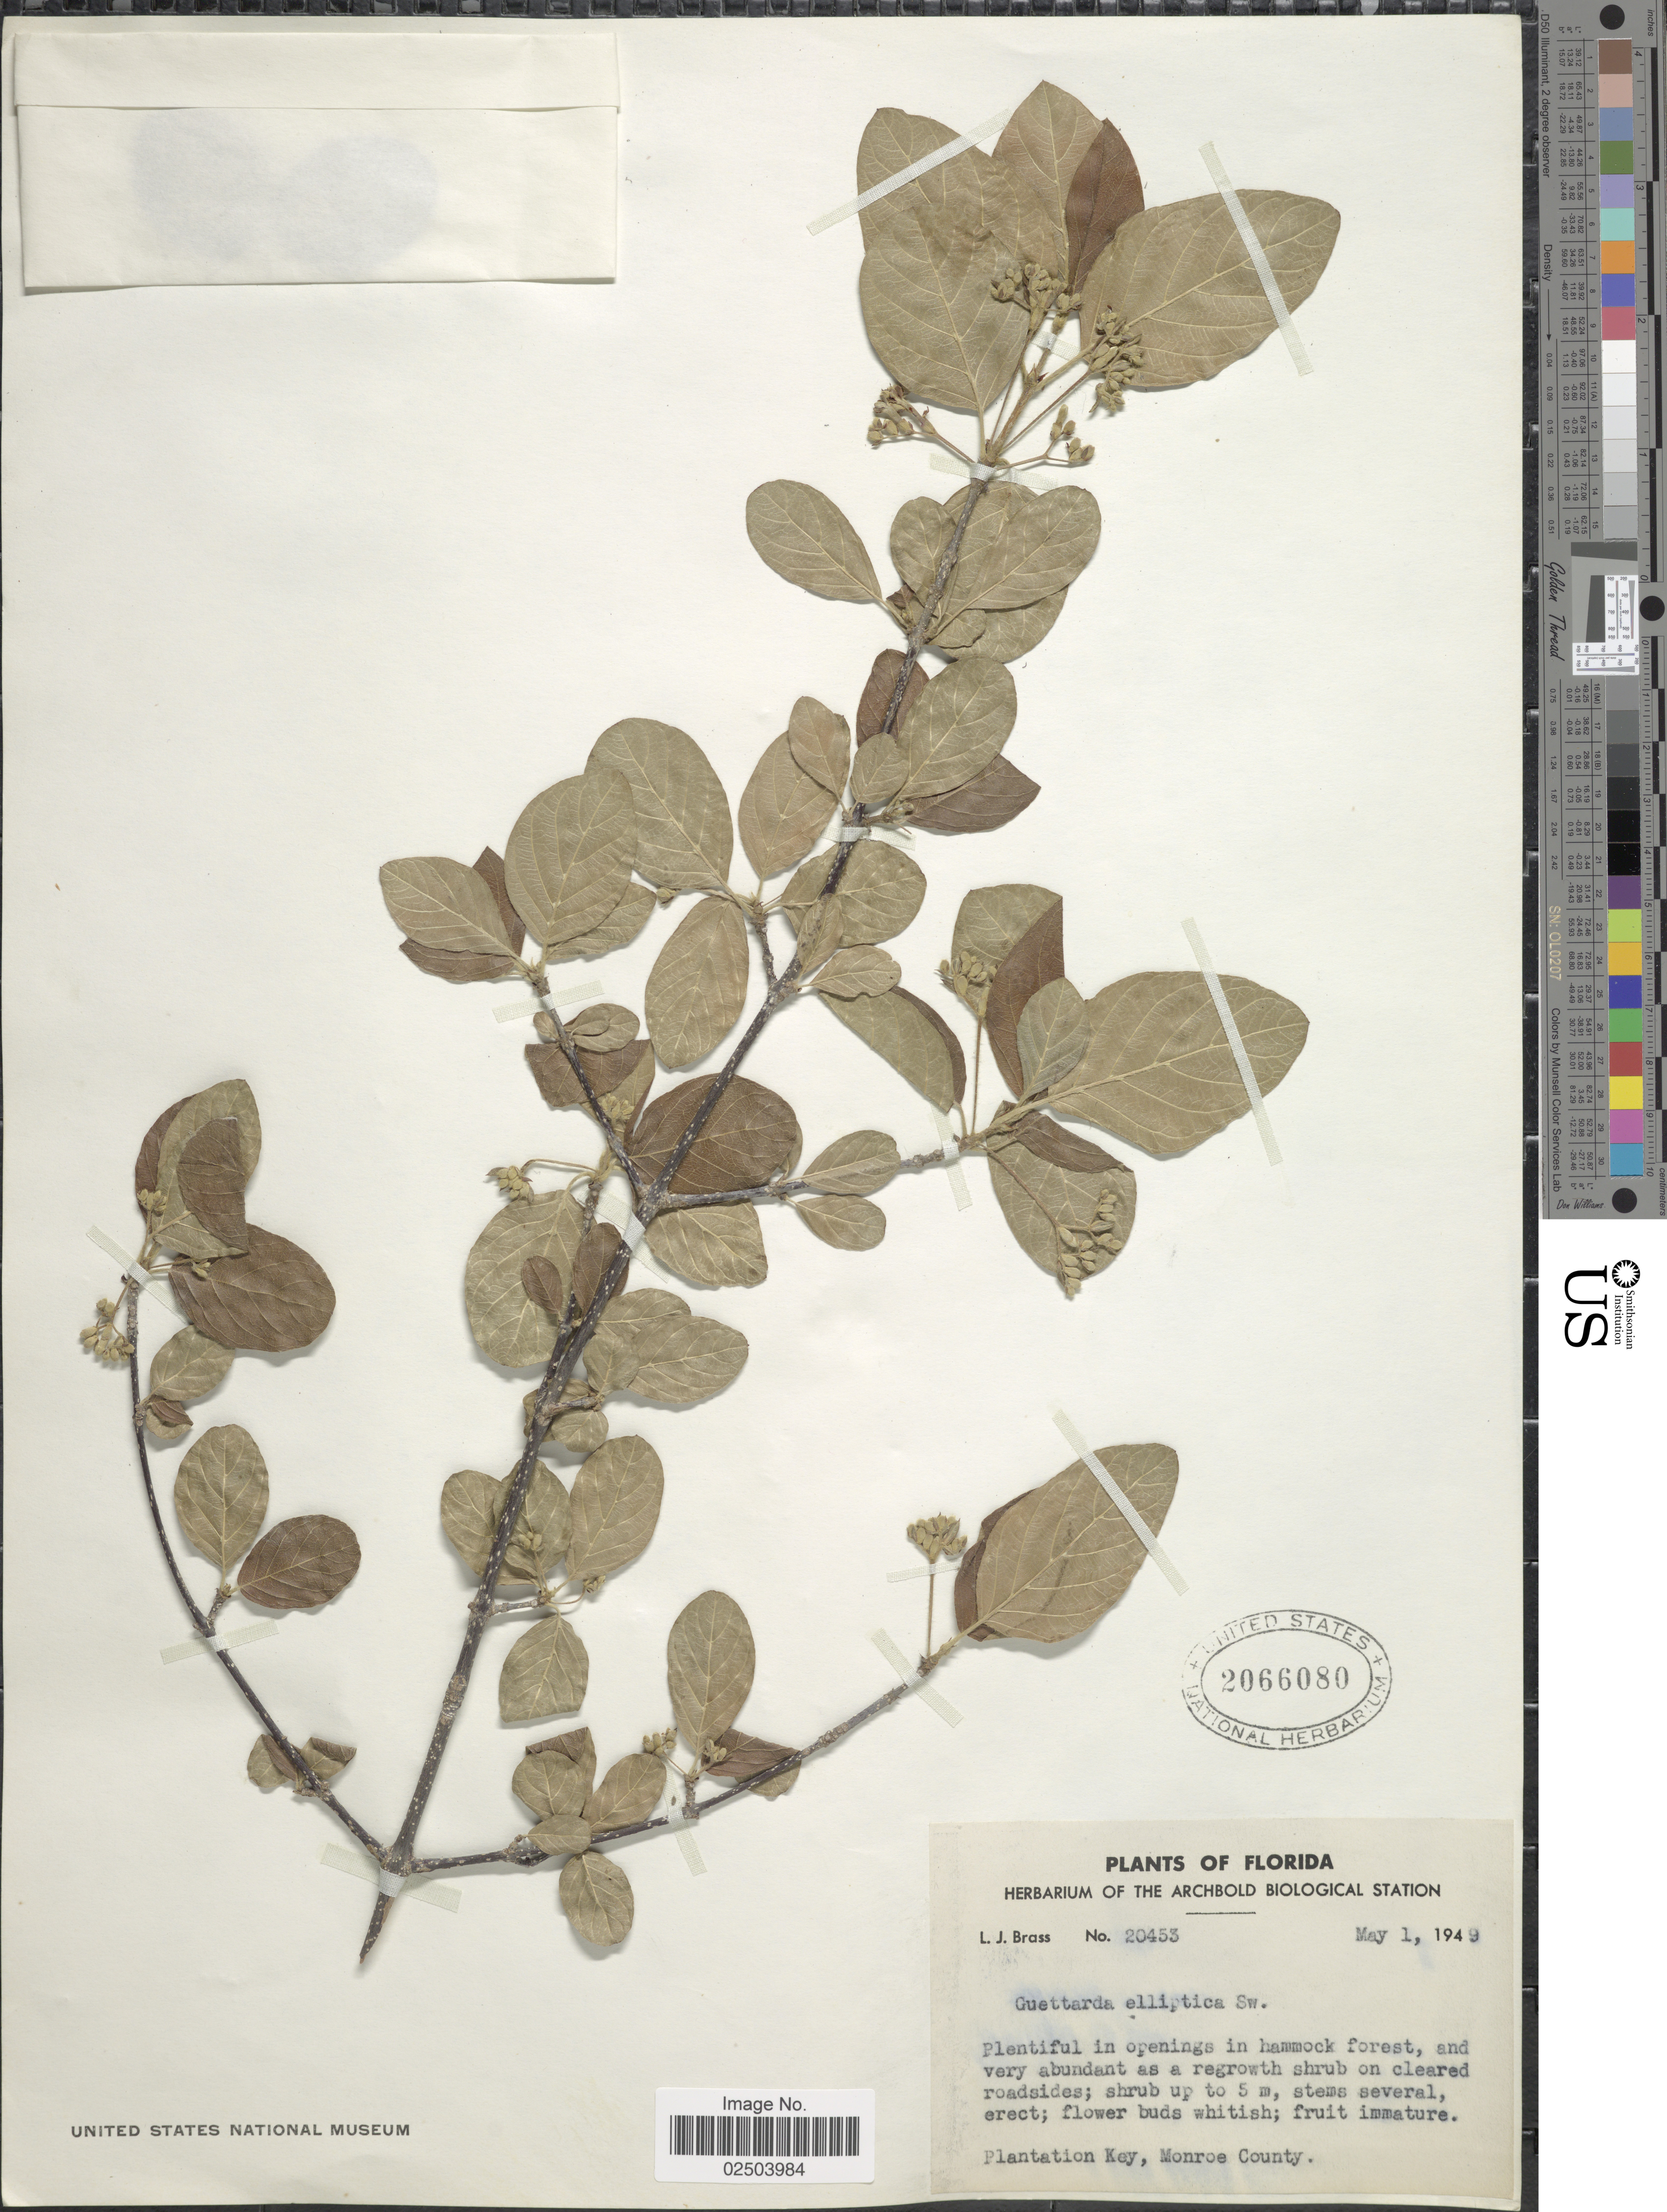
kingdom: Plantae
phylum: Tracheophyta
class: Magnoliopsida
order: Gentianales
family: Rubiaceae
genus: Guettarda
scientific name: Guettarda elliptica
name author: Sw.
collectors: L. J. Brass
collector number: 20453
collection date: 1949-05-01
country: United States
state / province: Florida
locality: Plantation Key, Monroe County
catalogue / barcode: US 2066080